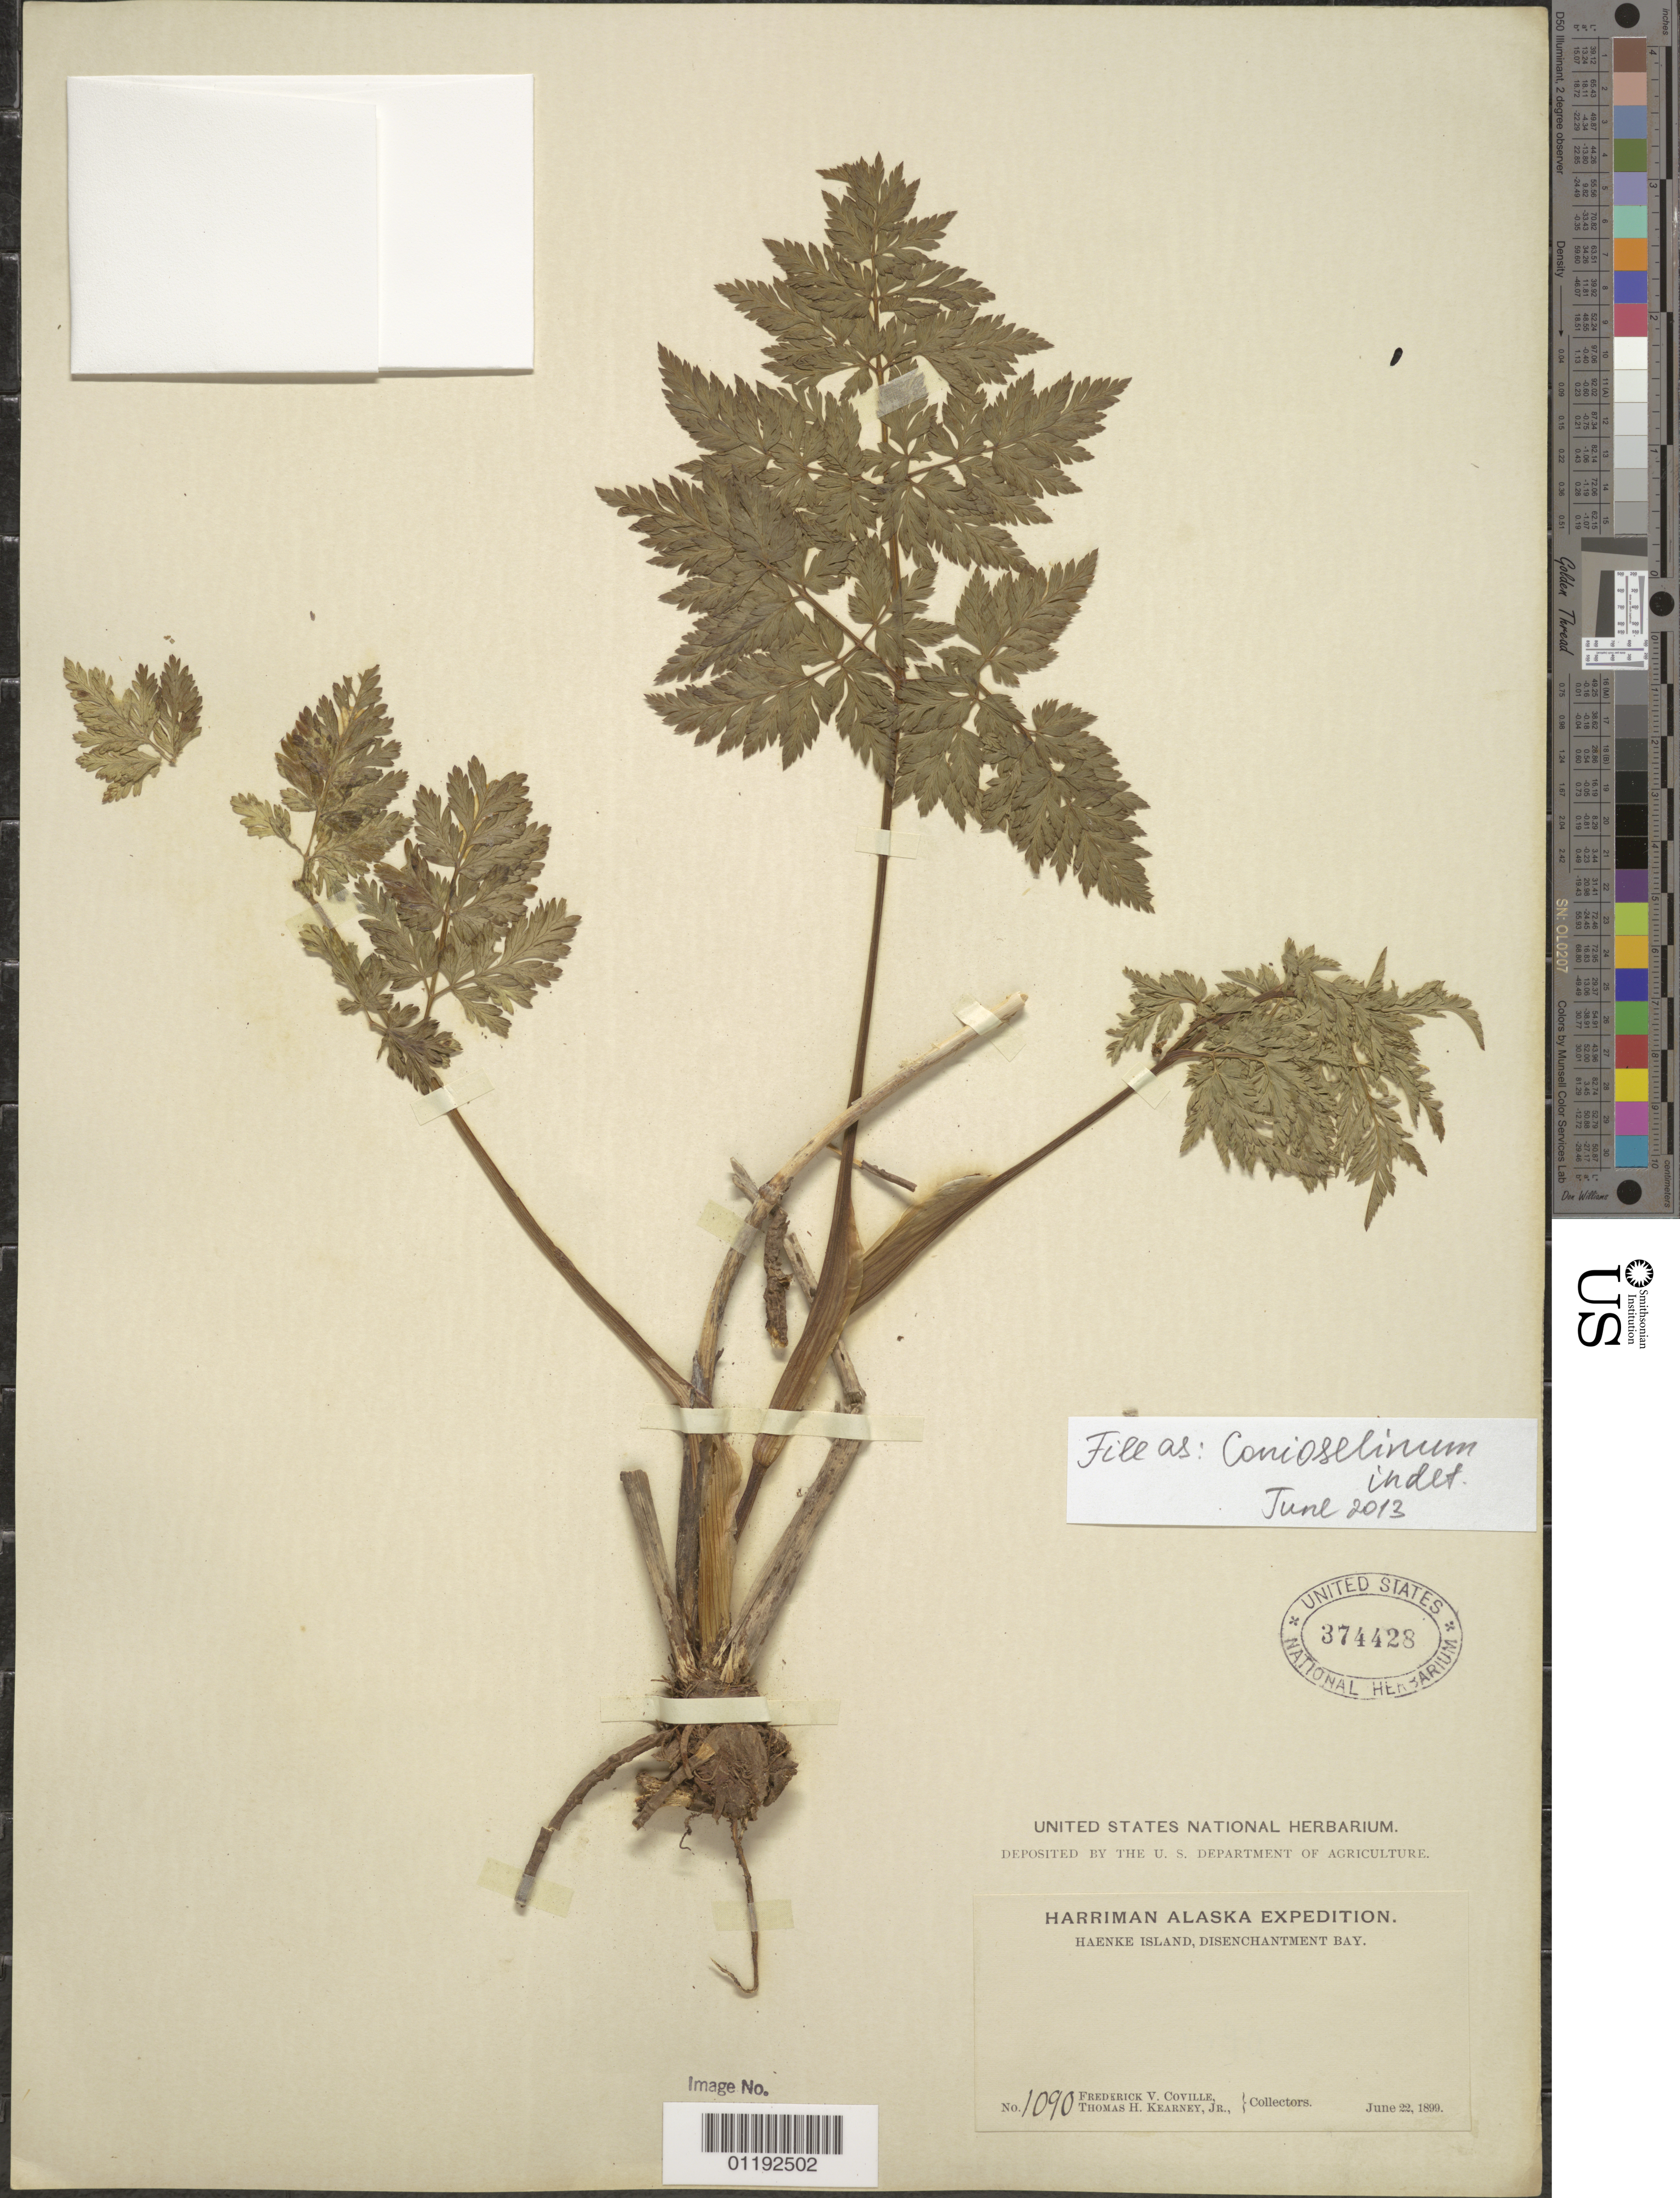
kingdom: Plantae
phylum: Tracheophyta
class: Magnoliopsida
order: Apiales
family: Apiaceae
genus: Conioselinum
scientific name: Conioselinum sp.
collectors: F. V. Coville & T. H. Kearney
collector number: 1090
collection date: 1899-06-22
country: United States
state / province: Alaska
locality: Haenke Island, Disenchantment Bay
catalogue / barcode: US 374428